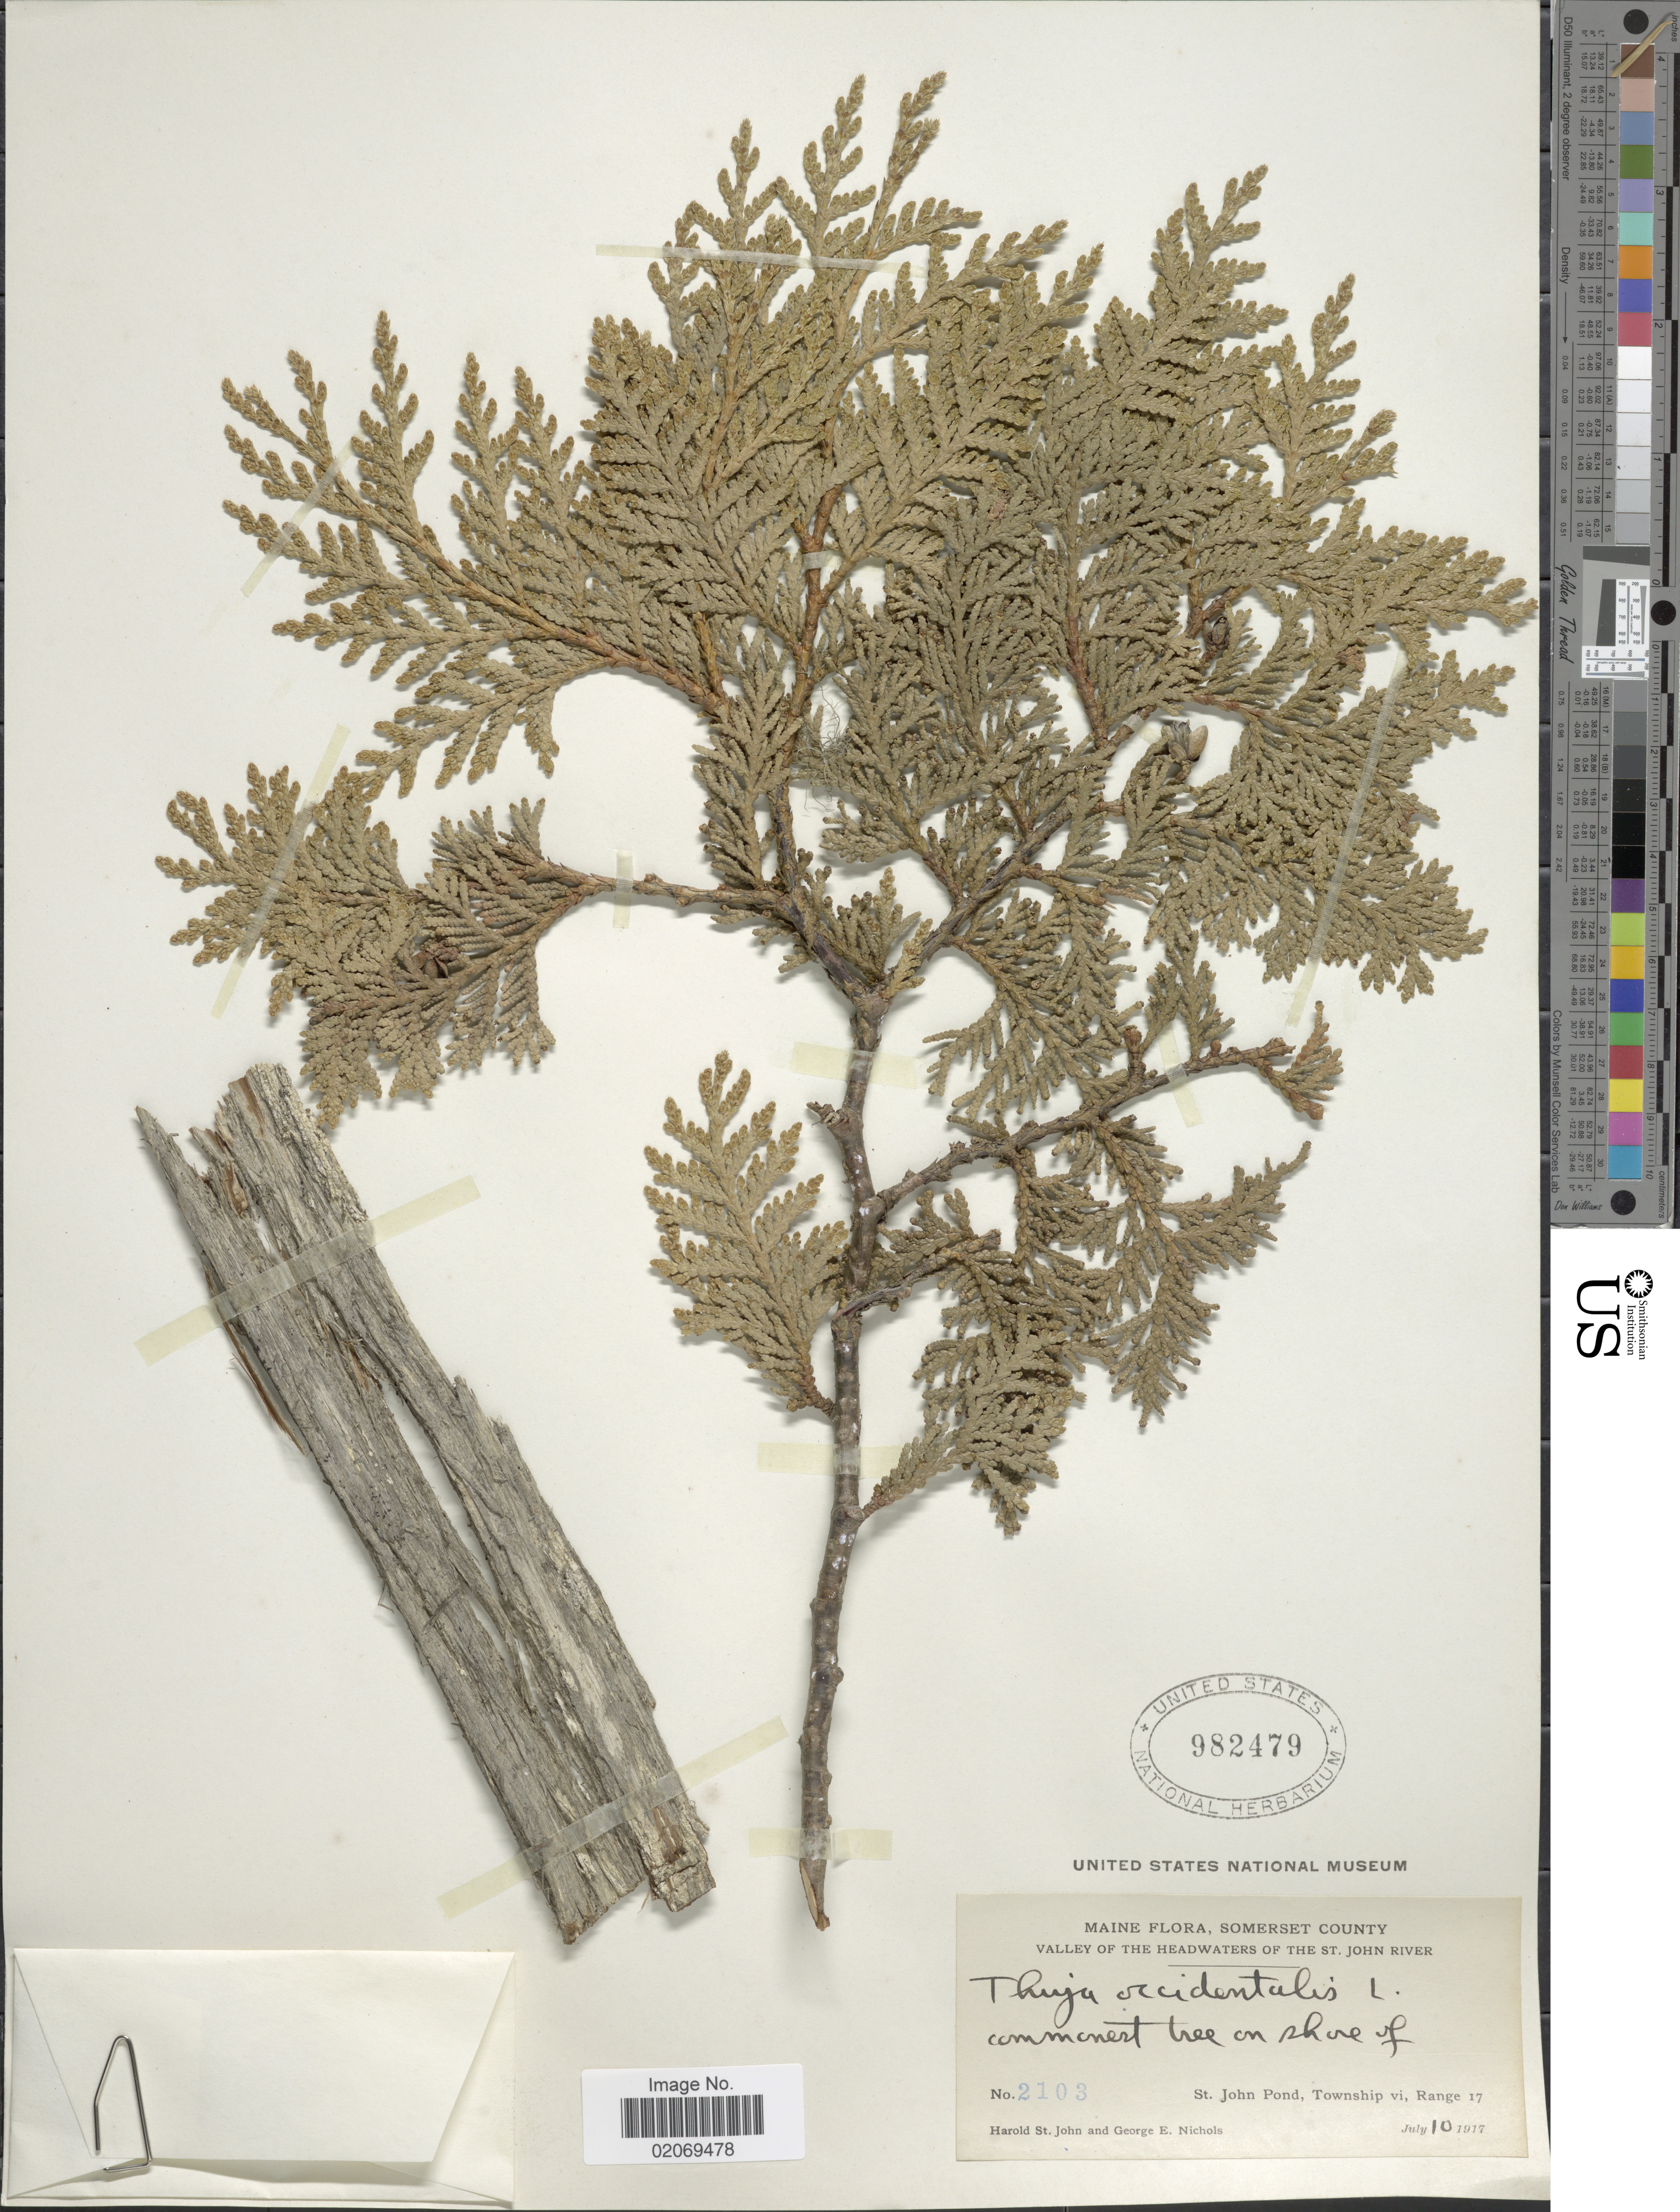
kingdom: Plantae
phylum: Tracheophyta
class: Pinopsida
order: Pinales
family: Cupressaceae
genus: Thuja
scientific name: Thuja occidentalis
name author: L.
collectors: H. St. John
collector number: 2103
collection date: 1917-07-10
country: United States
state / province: Maine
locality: Somerset County, Valley of the St. John River, St. John Pond, Township vi, Range 17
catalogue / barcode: US 982479